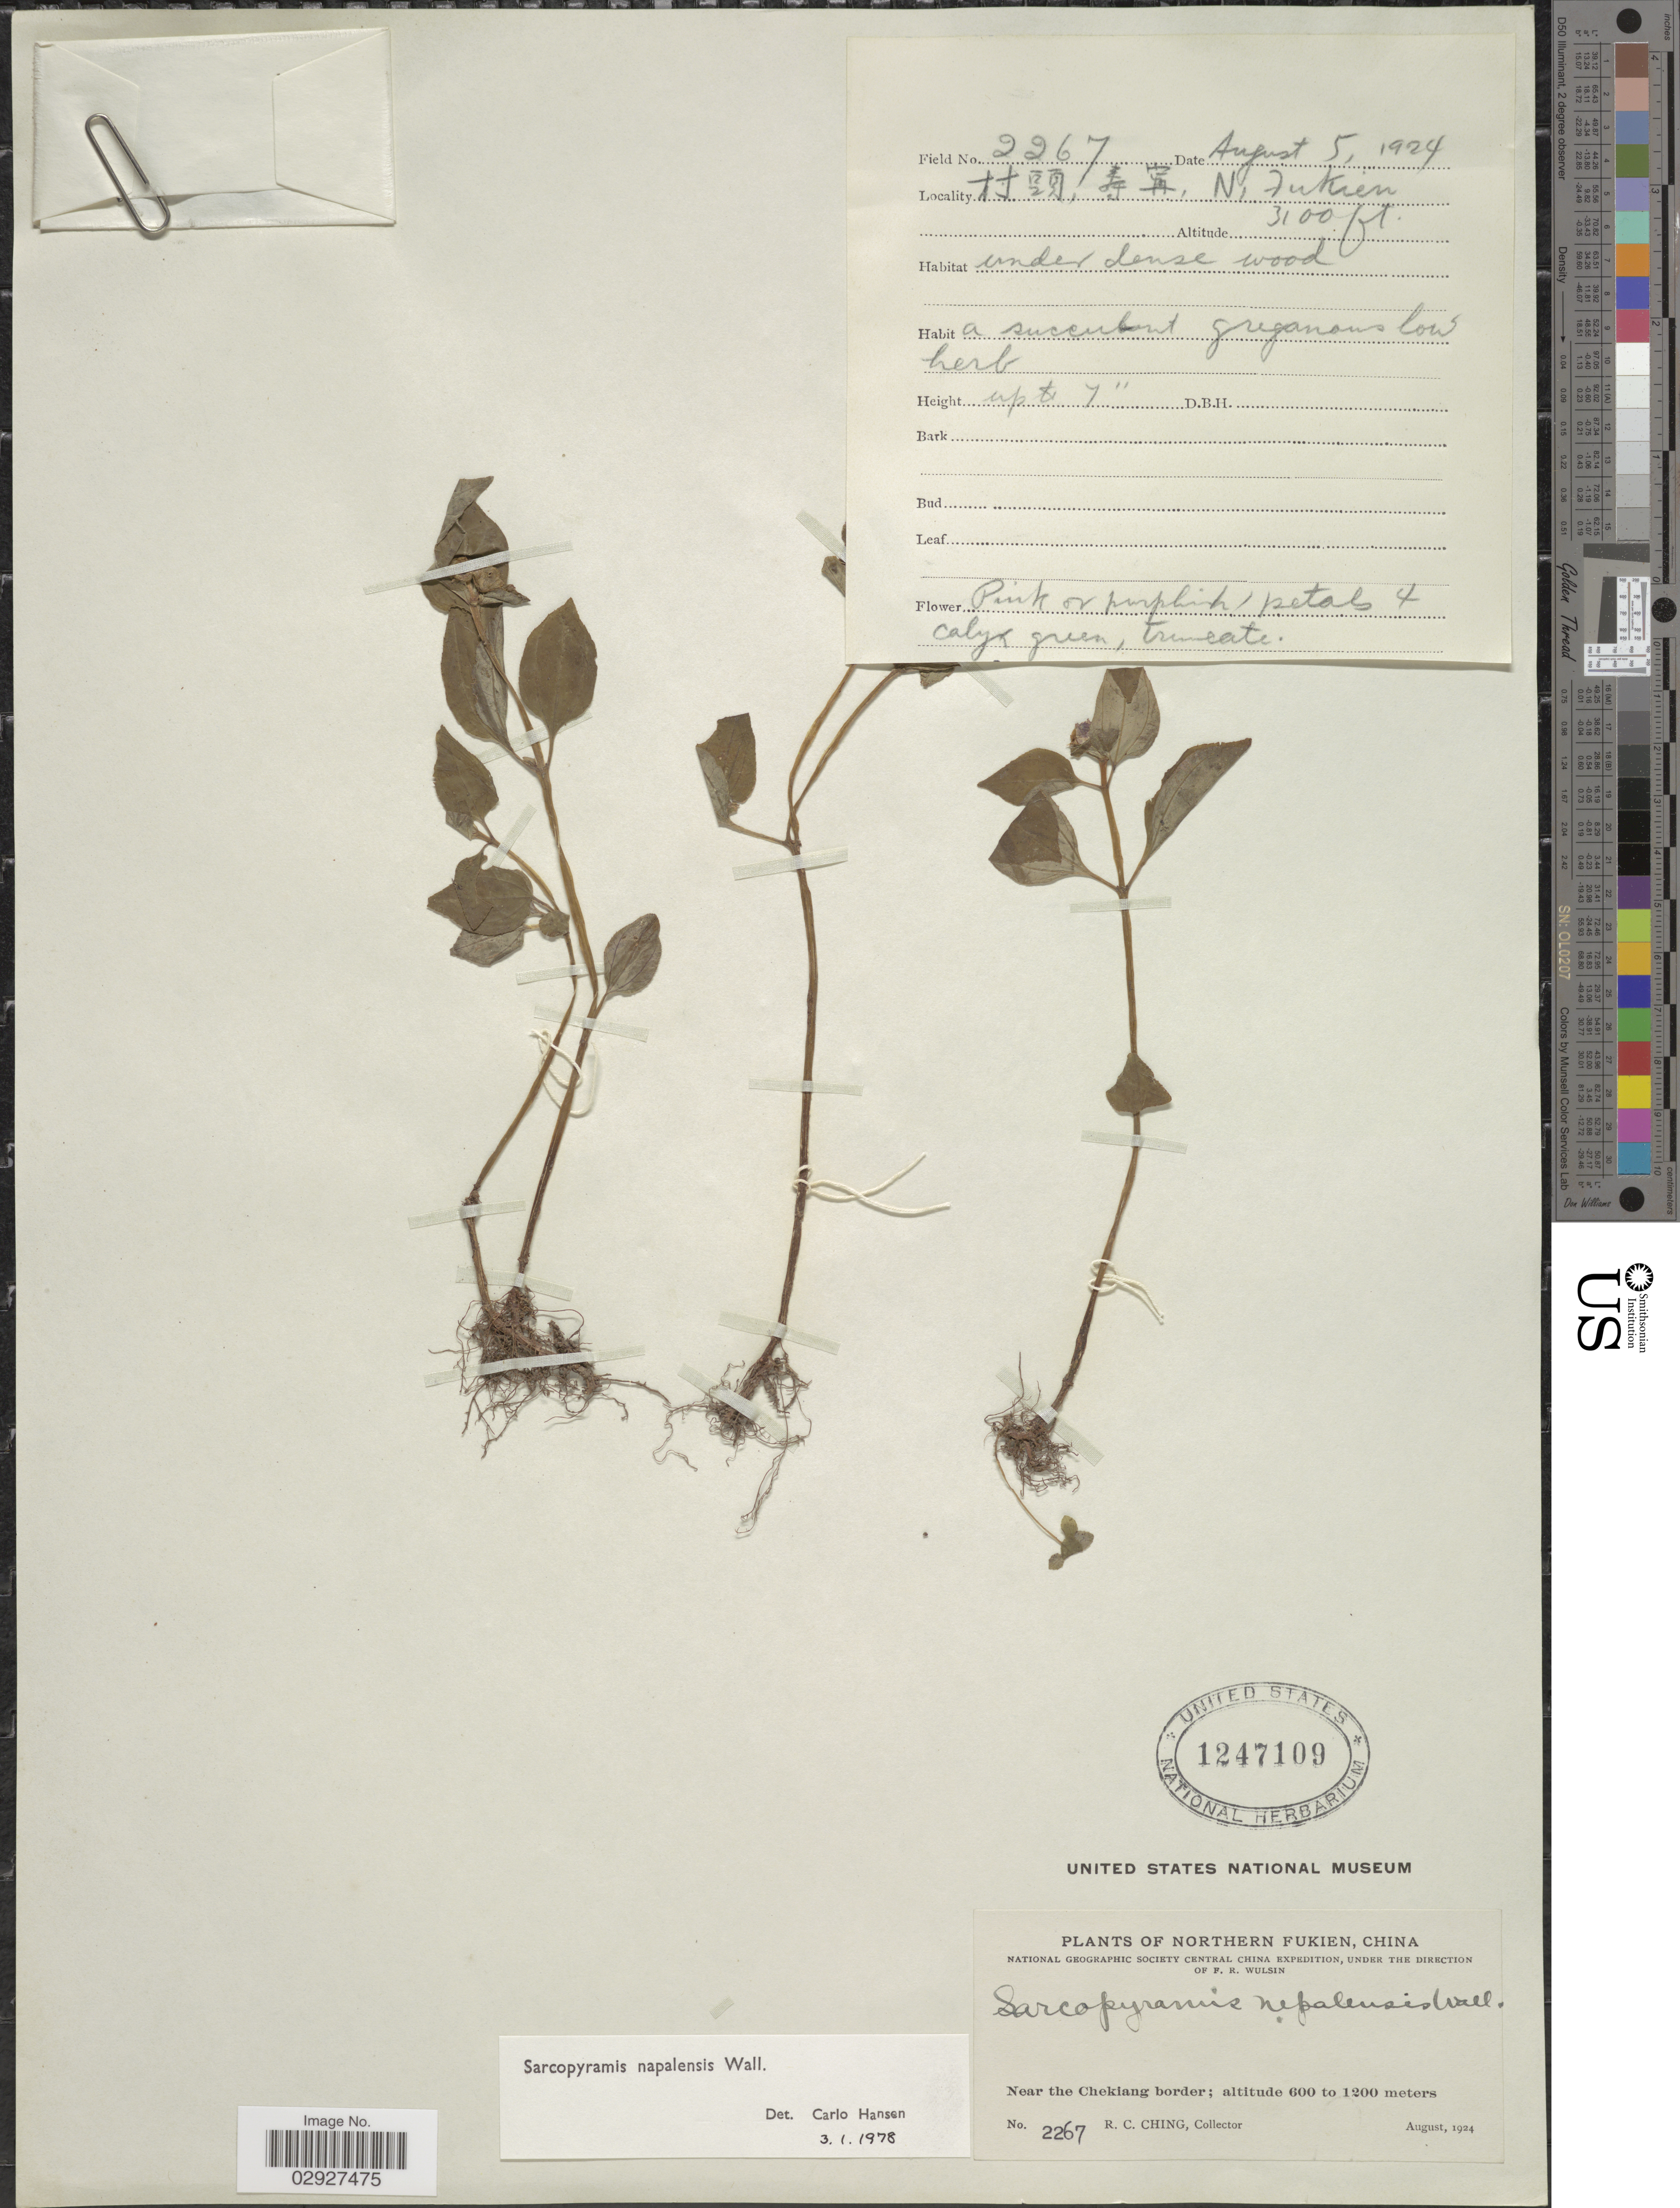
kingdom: Plantae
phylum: Tracheophyta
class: Magnoliopsida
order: Myrtales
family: Melastomataceae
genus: Sarcopyramis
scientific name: Sarcopyramis napalensis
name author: Wall.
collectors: R. C. Ching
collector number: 2267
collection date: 1924-08-05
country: China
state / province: Fujian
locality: Northern Fukien. Near the Chekiang border.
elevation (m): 945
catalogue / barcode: US 1247109